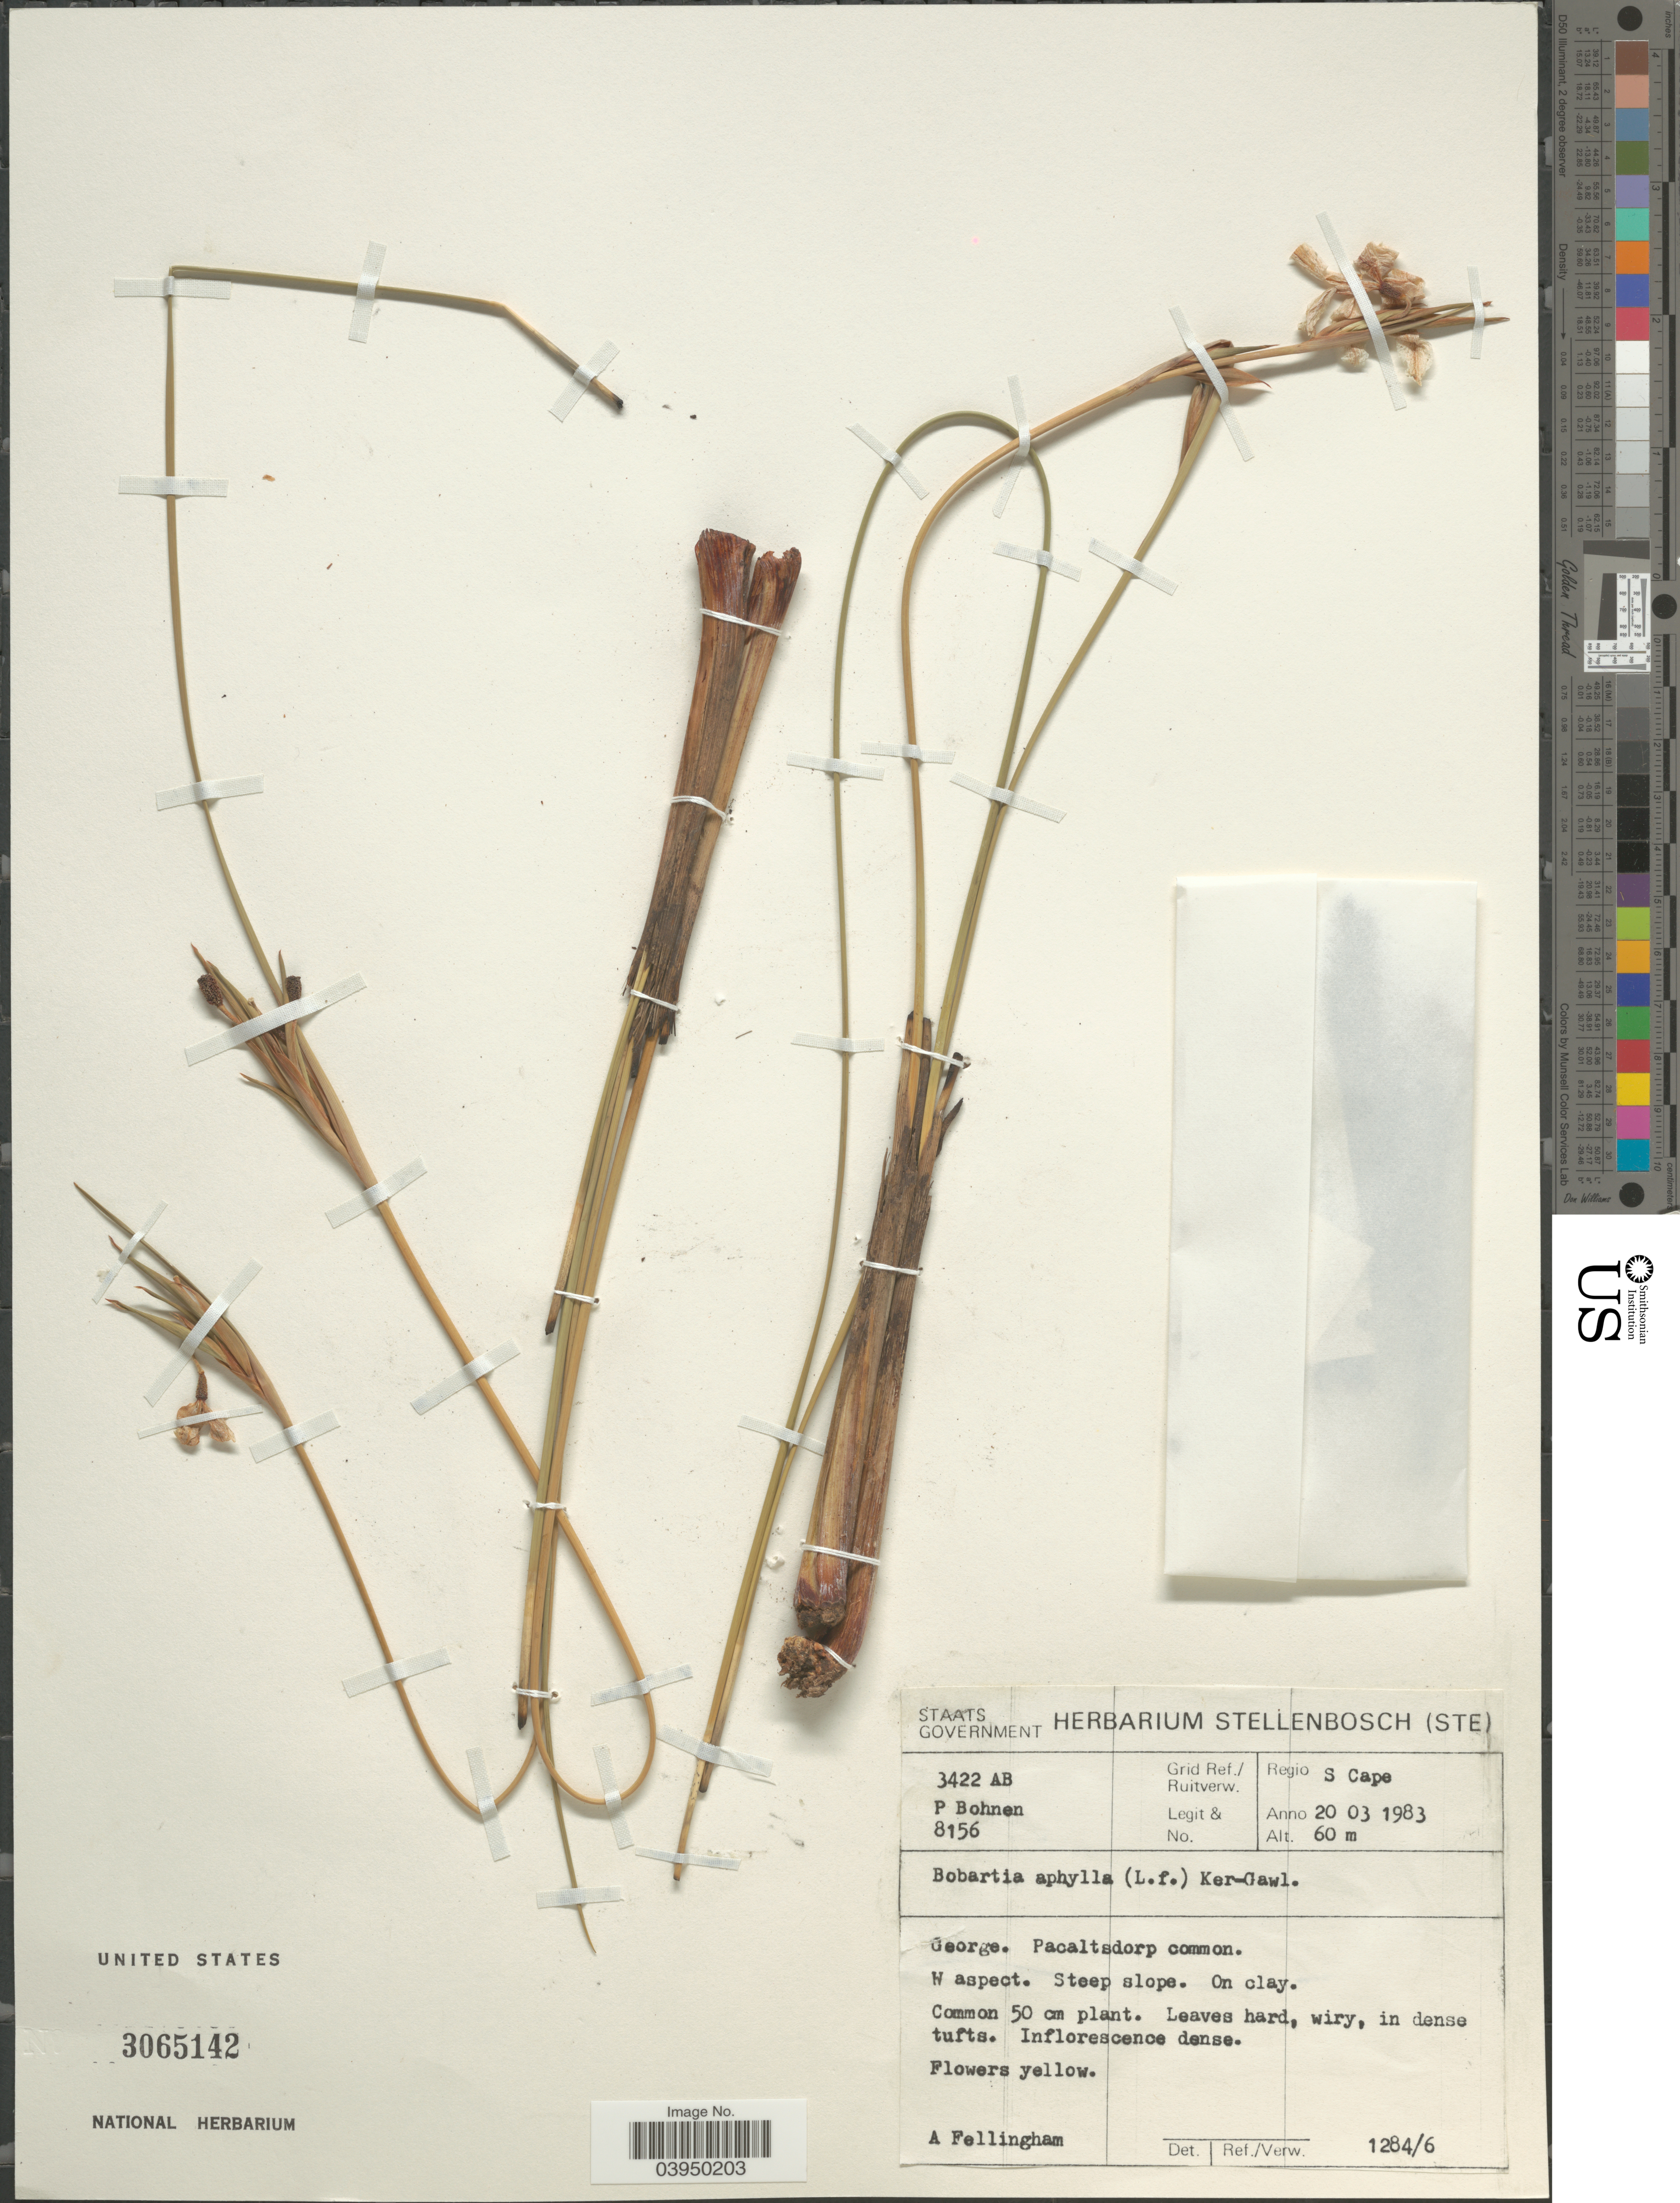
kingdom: Plantae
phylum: Tracheophyta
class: Liliopsida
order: Asparagales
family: Iridaceae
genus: Bobartia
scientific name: Bobartia aphylla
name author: (L. f.) Ker Gawl.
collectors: P. Bohnen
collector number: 8156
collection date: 1983-03-20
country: South Africa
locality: Grid Ref./Ruitverw. 3422AB. Regio S Cape. George. Pacaltsdorp. W aspect. Steep slope.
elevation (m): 60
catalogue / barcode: US 3065142